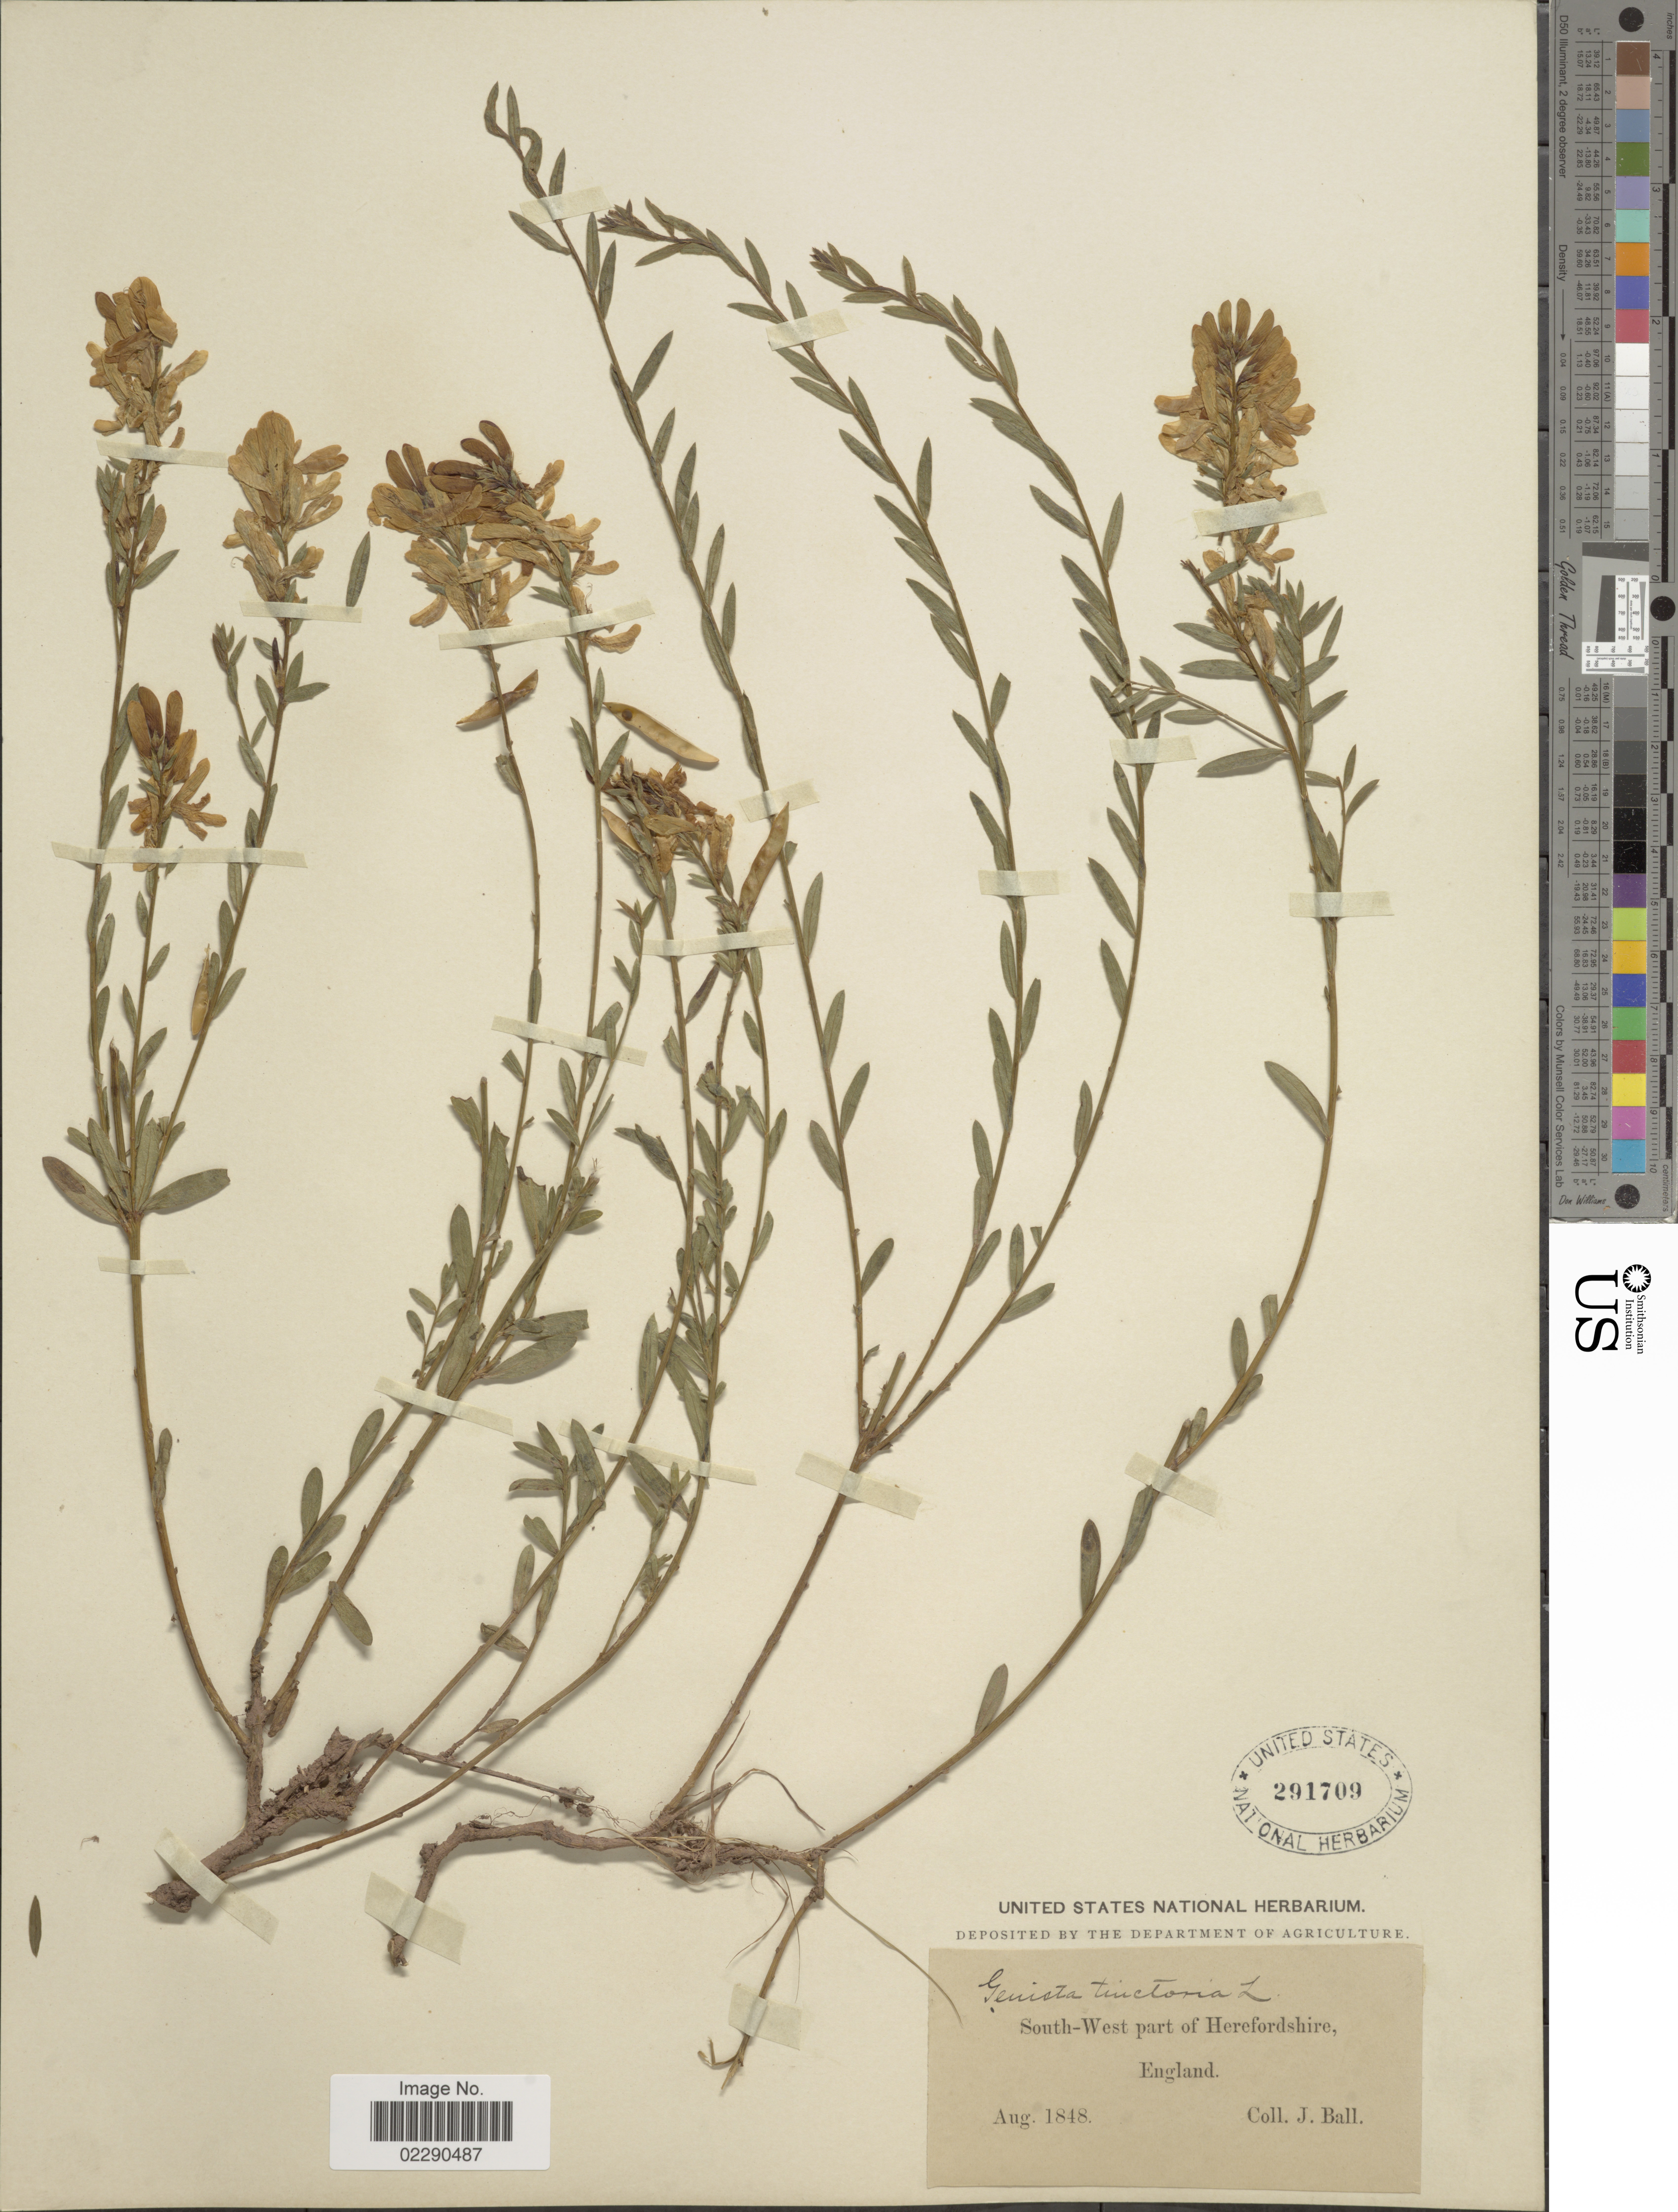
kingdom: Plantae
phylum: Tracheophyta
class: Magnoliopsida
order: Fabales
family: Fabaceae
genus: Genista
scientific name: Genista tinctoria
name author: L.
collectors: J. Ball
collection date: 1848-08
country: United Kingdom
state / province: England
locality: South-West part of Herefordshire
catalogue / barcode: US 291709